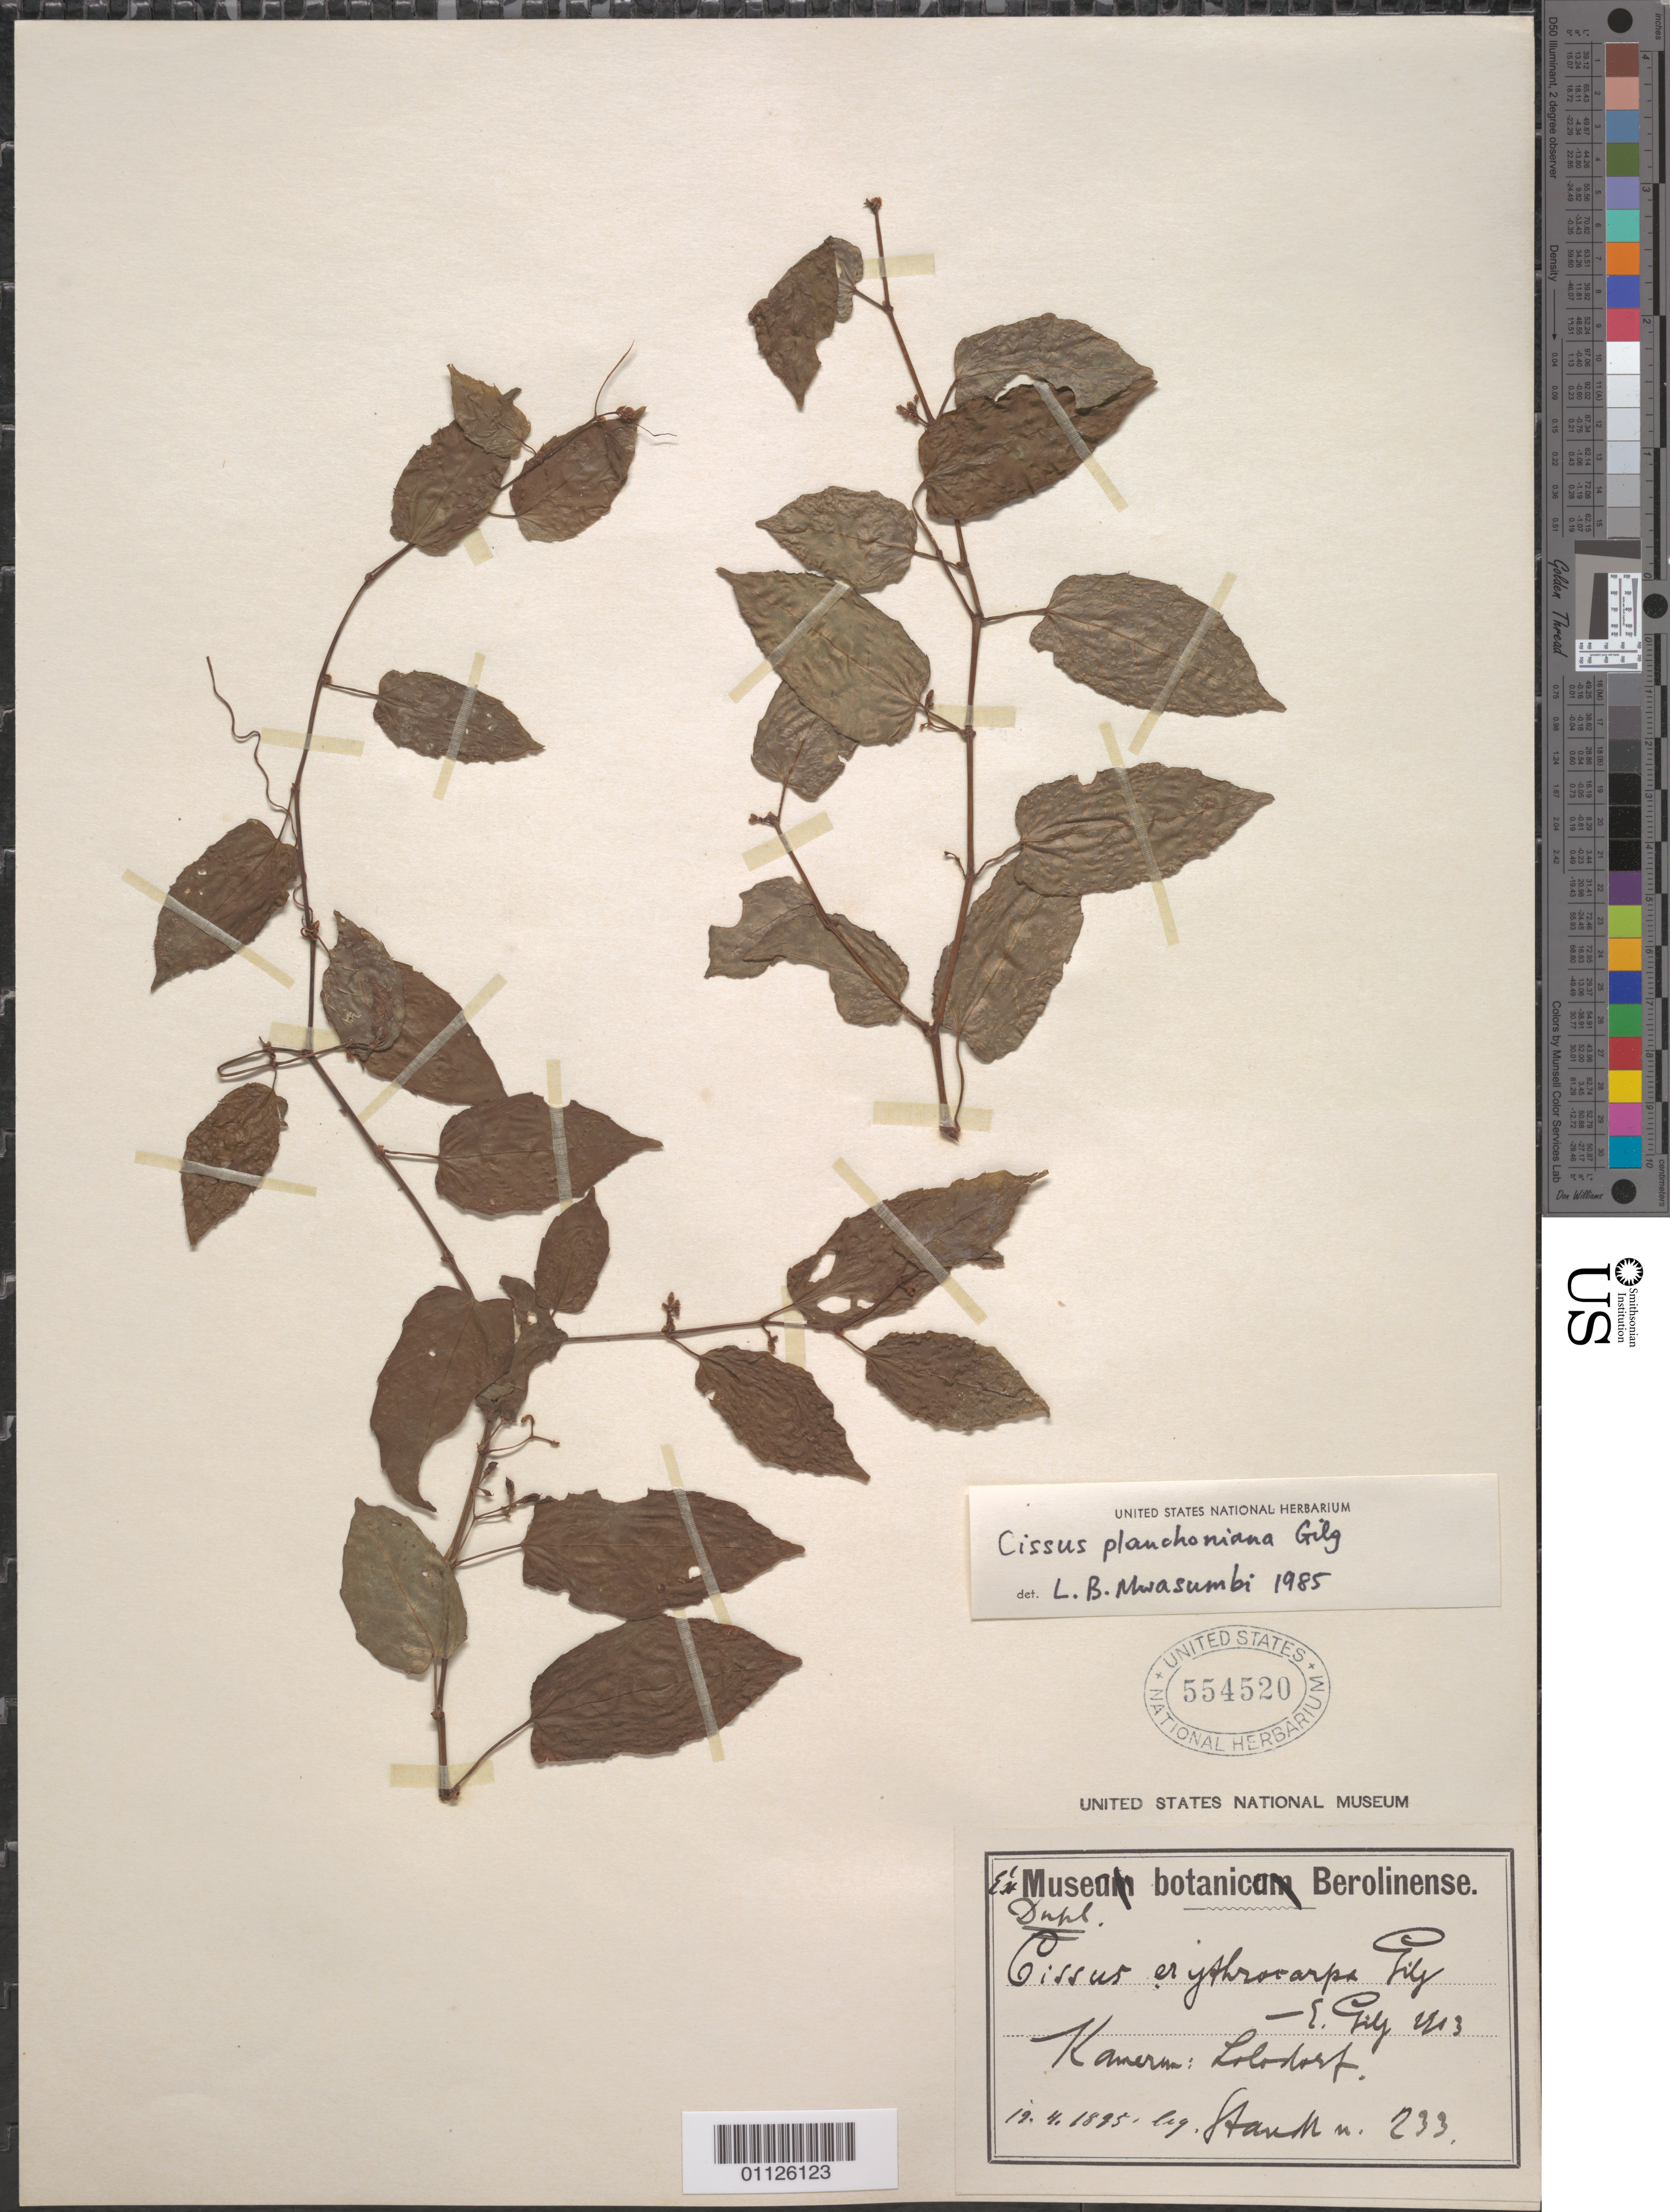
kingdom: Plantae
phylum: Tracheophyta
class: Magnoliopsida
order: Vitales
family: Vitaceae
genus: Cissus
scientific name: Cissus planchoniana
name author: Gilg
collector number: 233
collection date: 1895-04-19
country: Cameroon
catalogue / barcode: US 554520